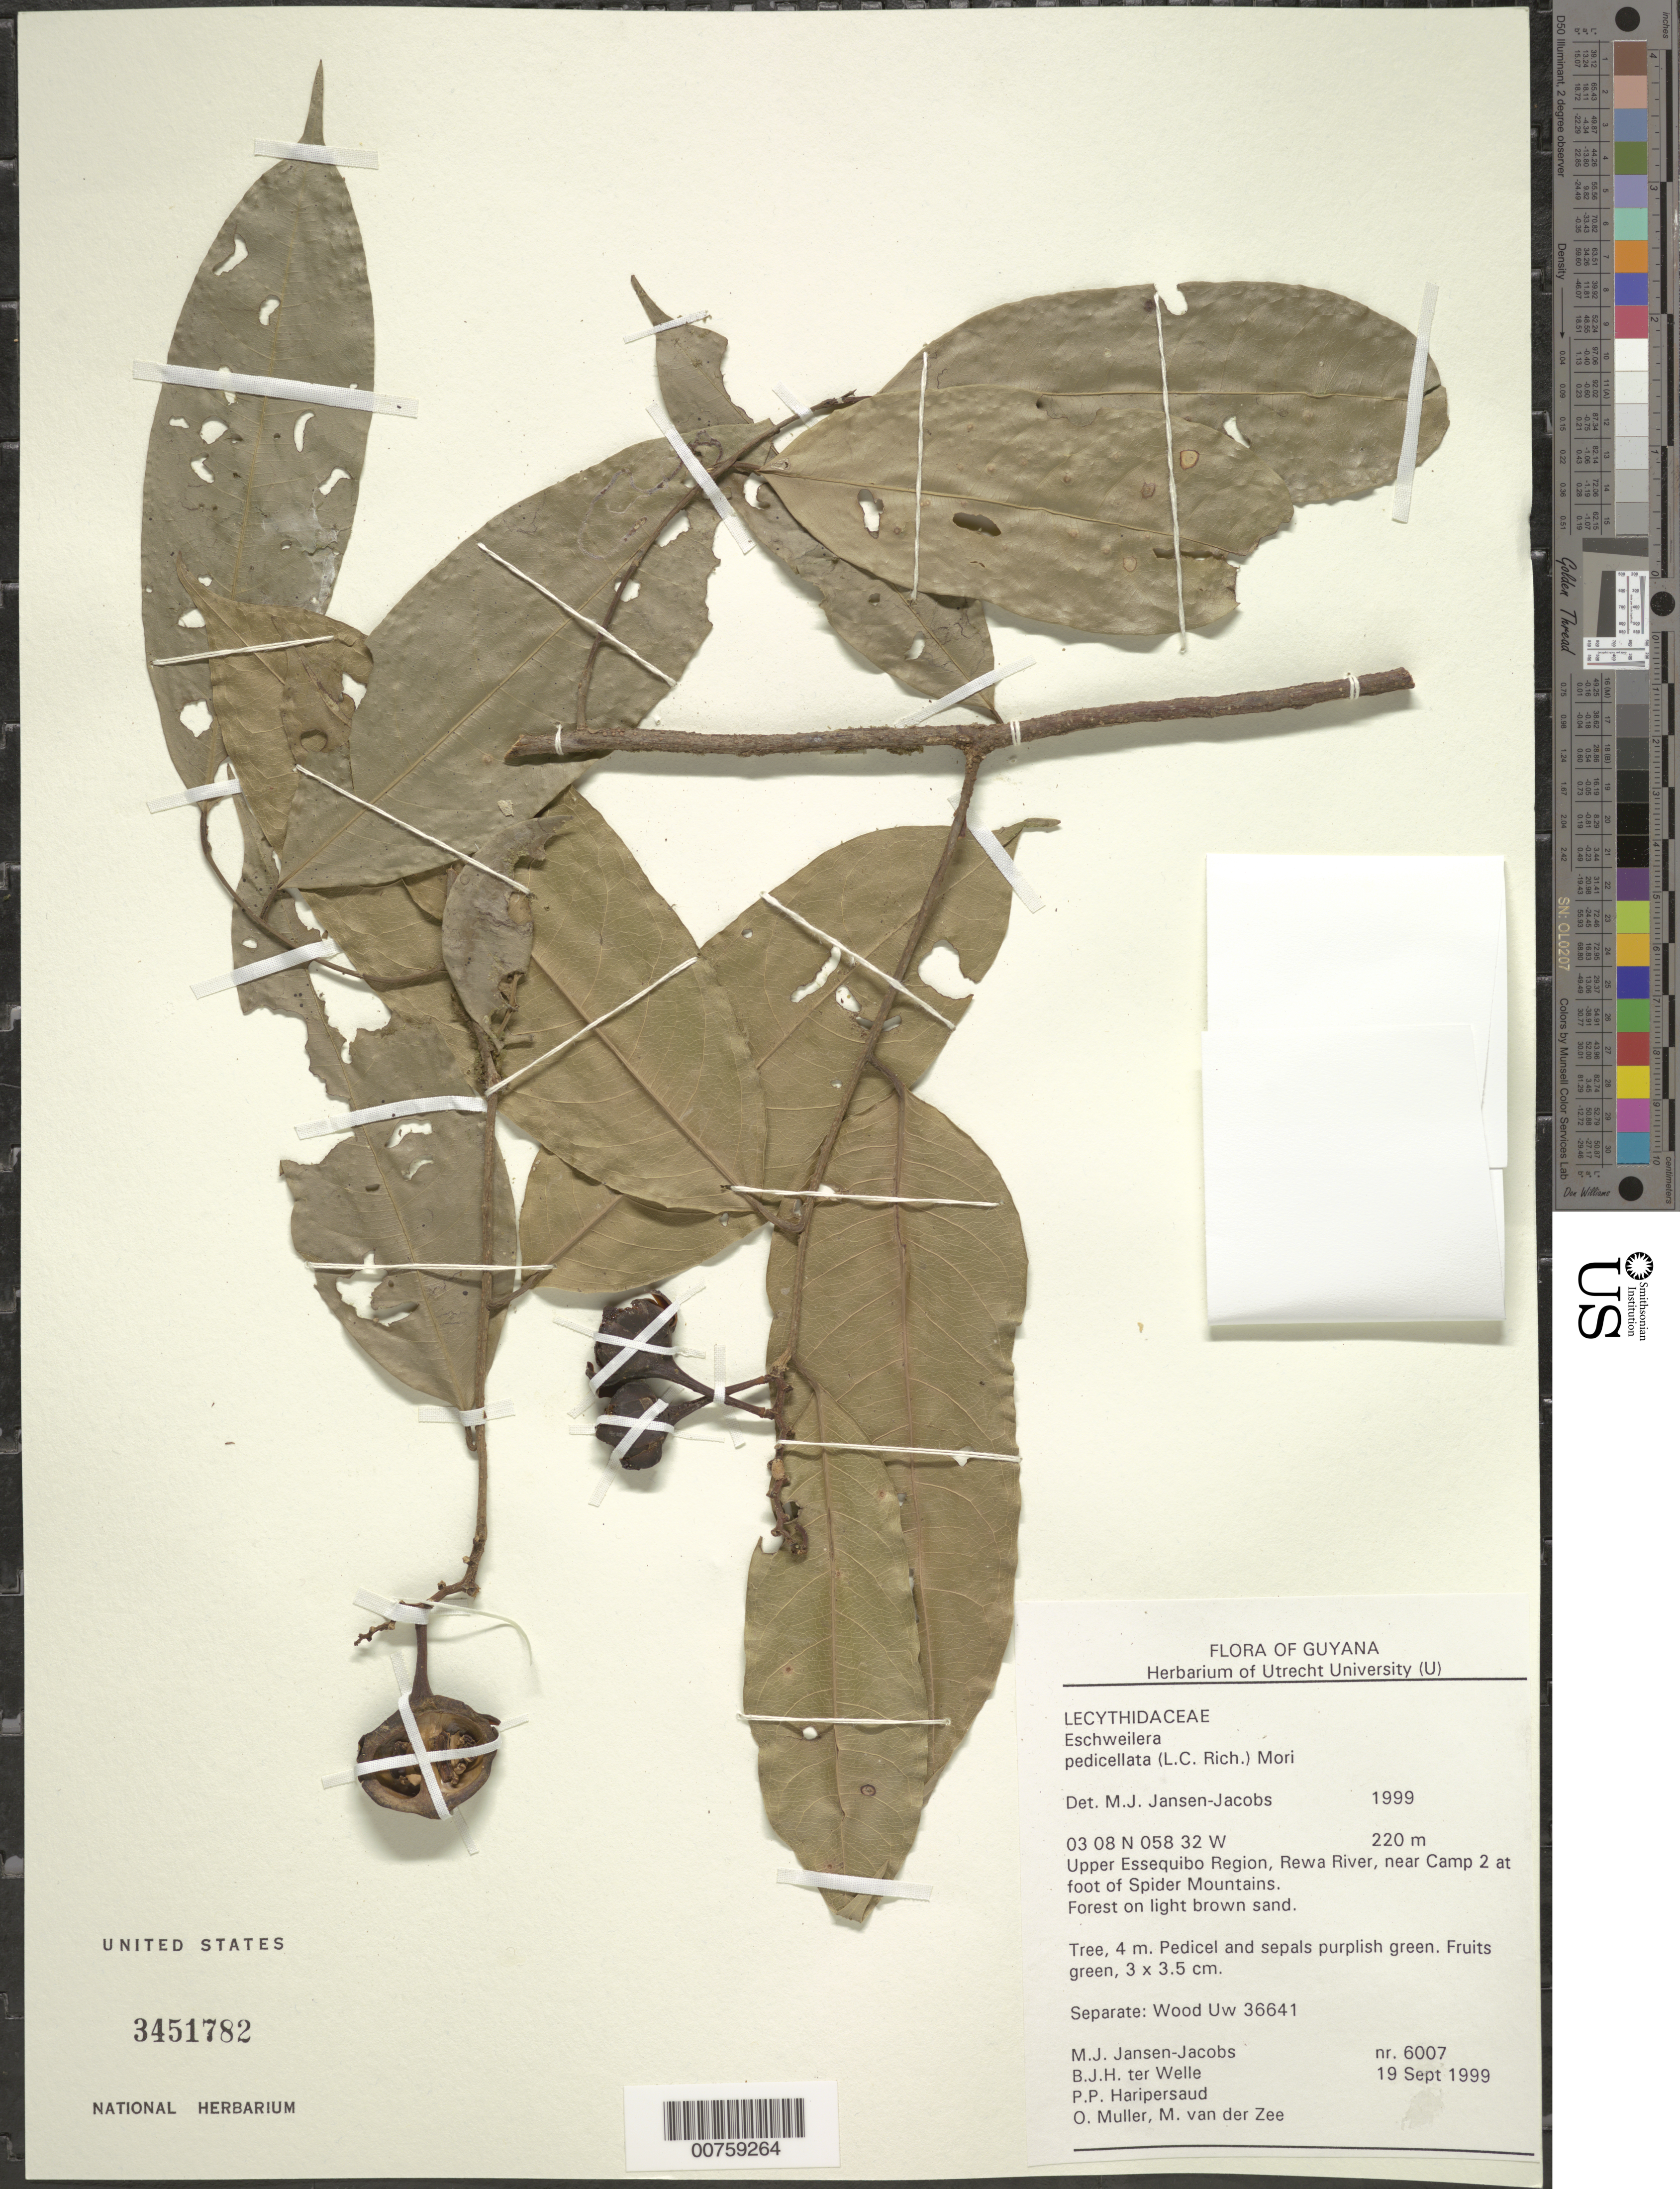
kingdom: Plantae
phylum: Tracheophyta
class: Magnoliopsida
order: Ericales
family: Lecythidaceae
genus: Eschweilera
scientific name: Eschweilera pedicellata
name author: (Rich.) S.A. Mori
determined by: Jansen-Jacobs, M. J., (U), Nationaal Herbarium Nederland, Utrecht University branch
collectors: M. J. Jansen-Jacobs, B. Welle, P. Haripersaud, O. Muller & M. van der Zee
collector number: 6007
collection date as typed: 19-Sep-99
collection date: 1999-09-19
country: Guyana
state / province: U. Takutu-U. Essequibo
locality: Rewa River, at foot of Spider Mts., near camp 2, Upper Essequibo Region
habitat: Forest on light brown sand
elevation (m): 220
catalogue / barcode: US 3451782